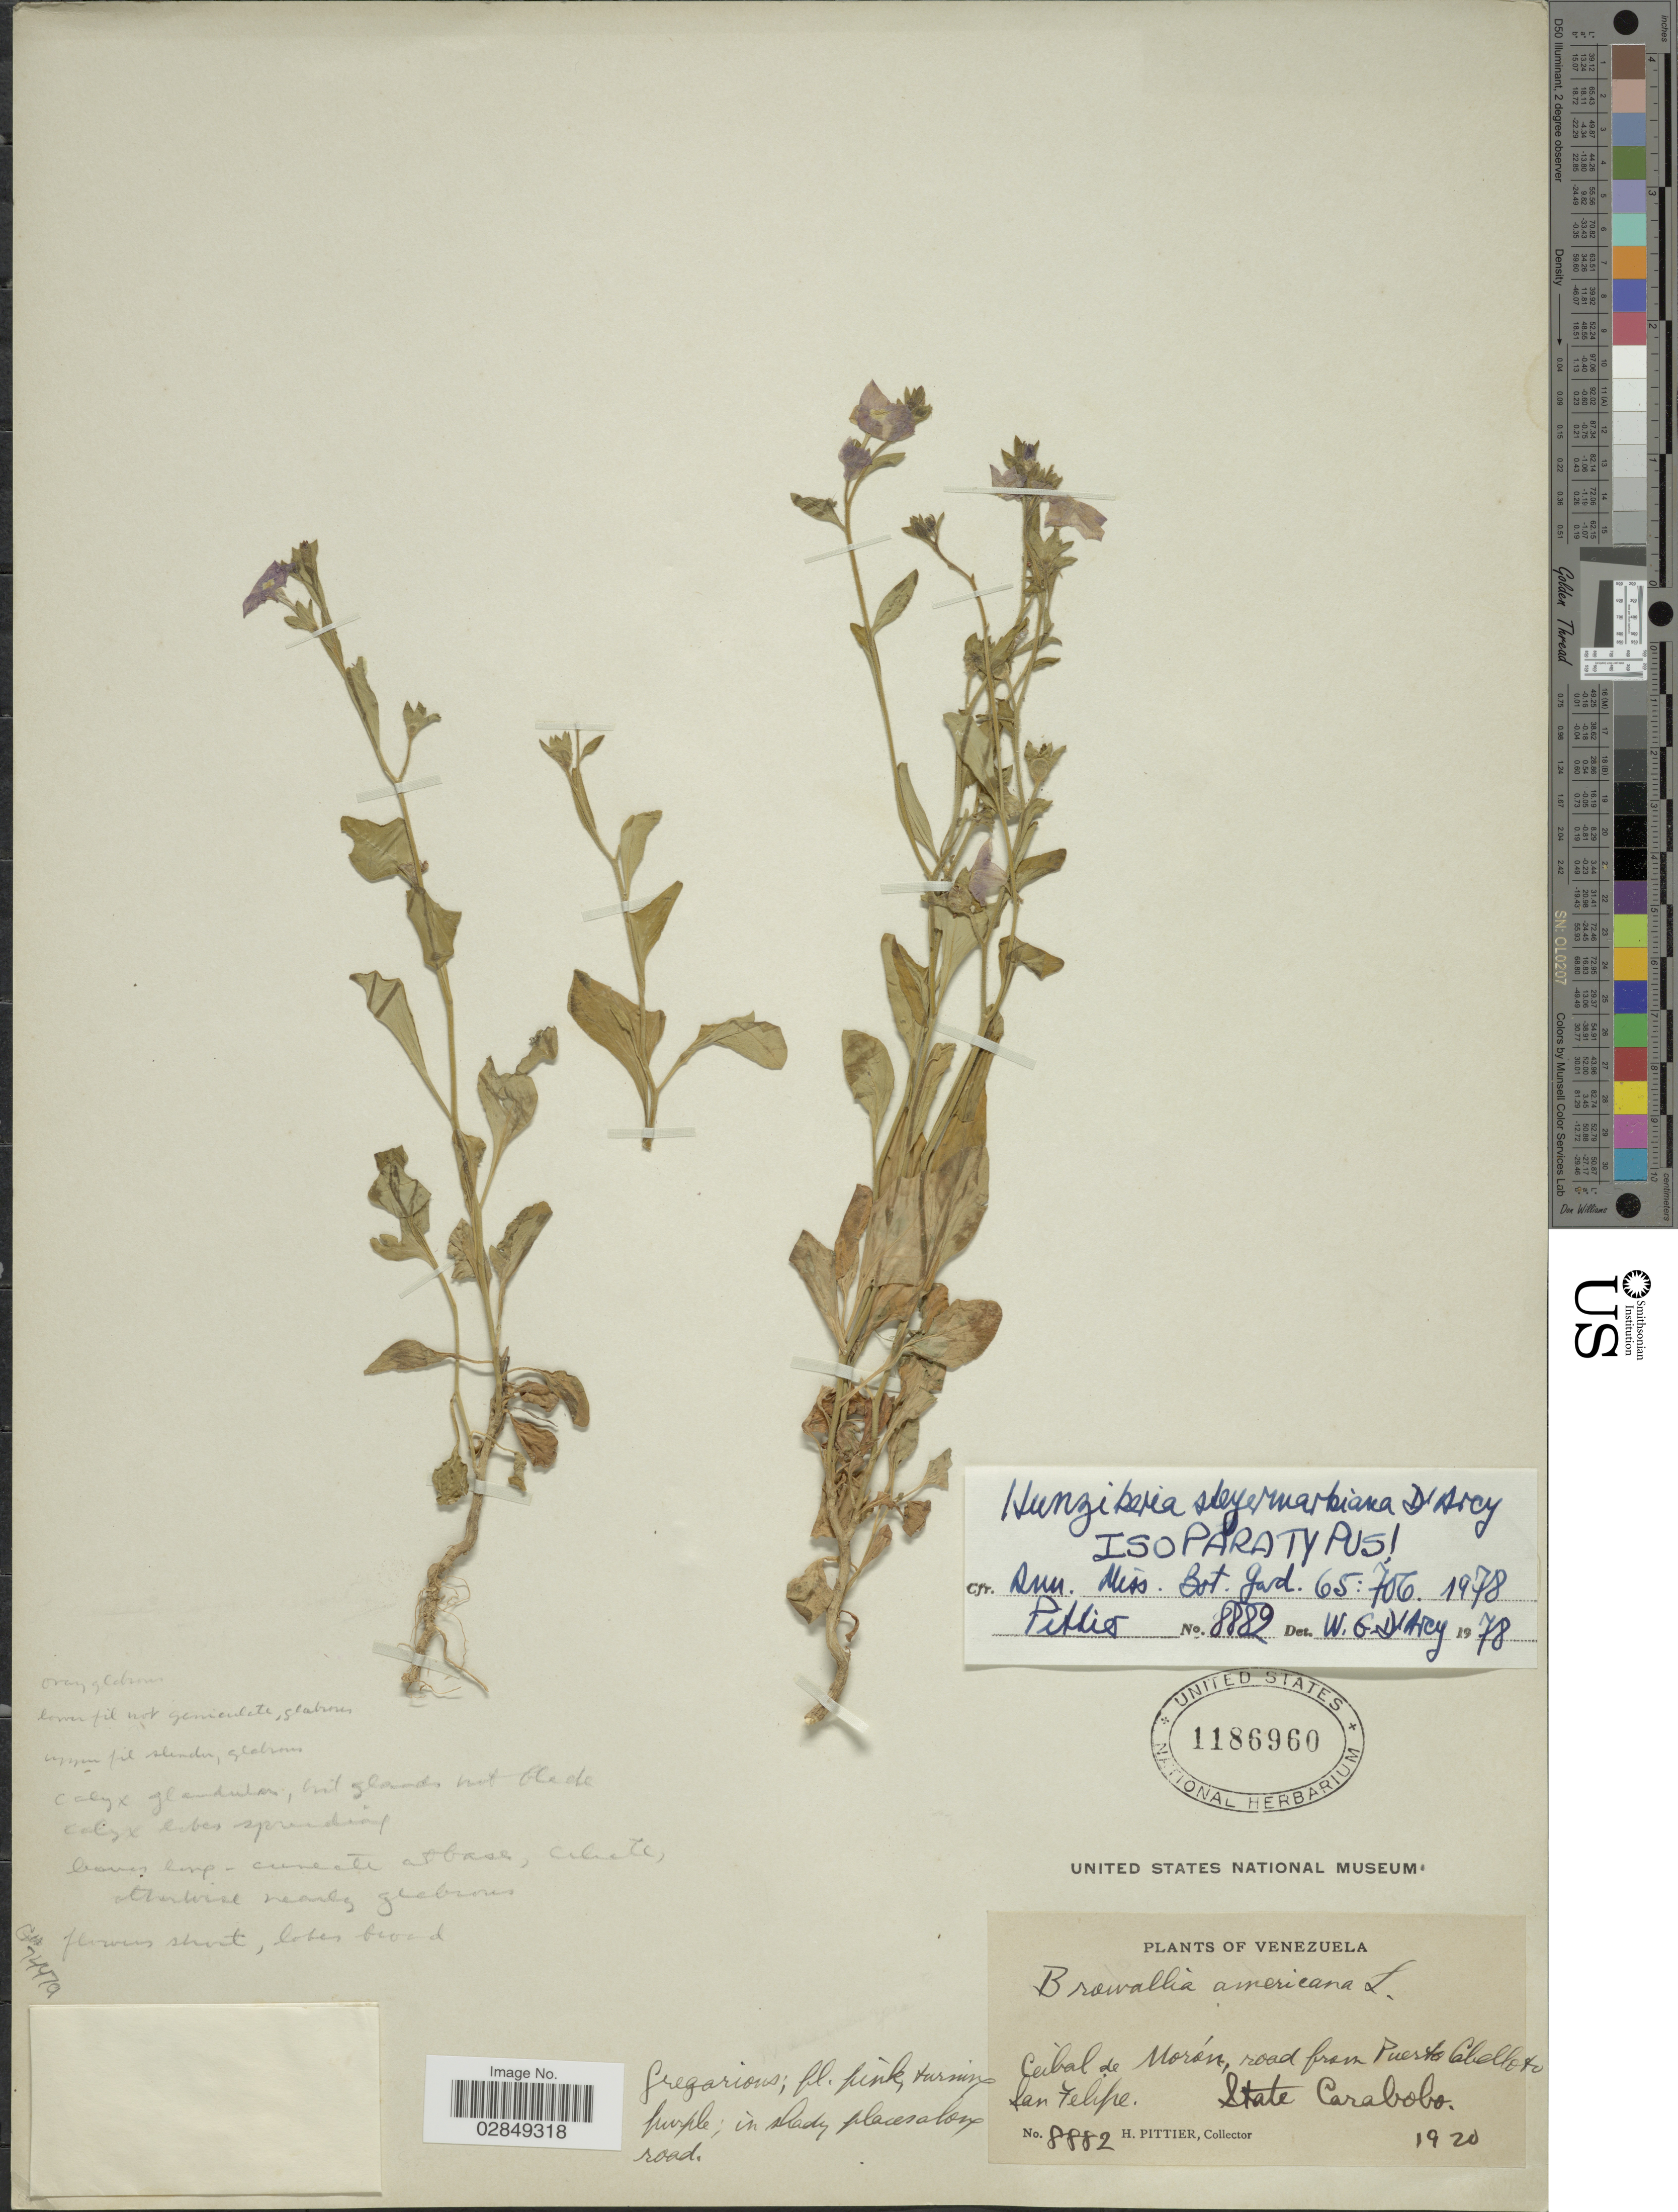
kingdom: Plantae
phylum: Tracheophyta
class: Magnoliopsida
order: Solanales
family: Solanaceae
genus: Hunzikeria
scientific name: Hunzikeria steyermarkiana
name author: D'Arcy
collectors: H. F. Pittier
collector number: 8882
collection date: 1920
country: Venezuela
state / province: Carabobo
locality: Ceibal de Morón, road from Puerto Cabelloto San Felipe.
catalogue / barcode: US 1186960